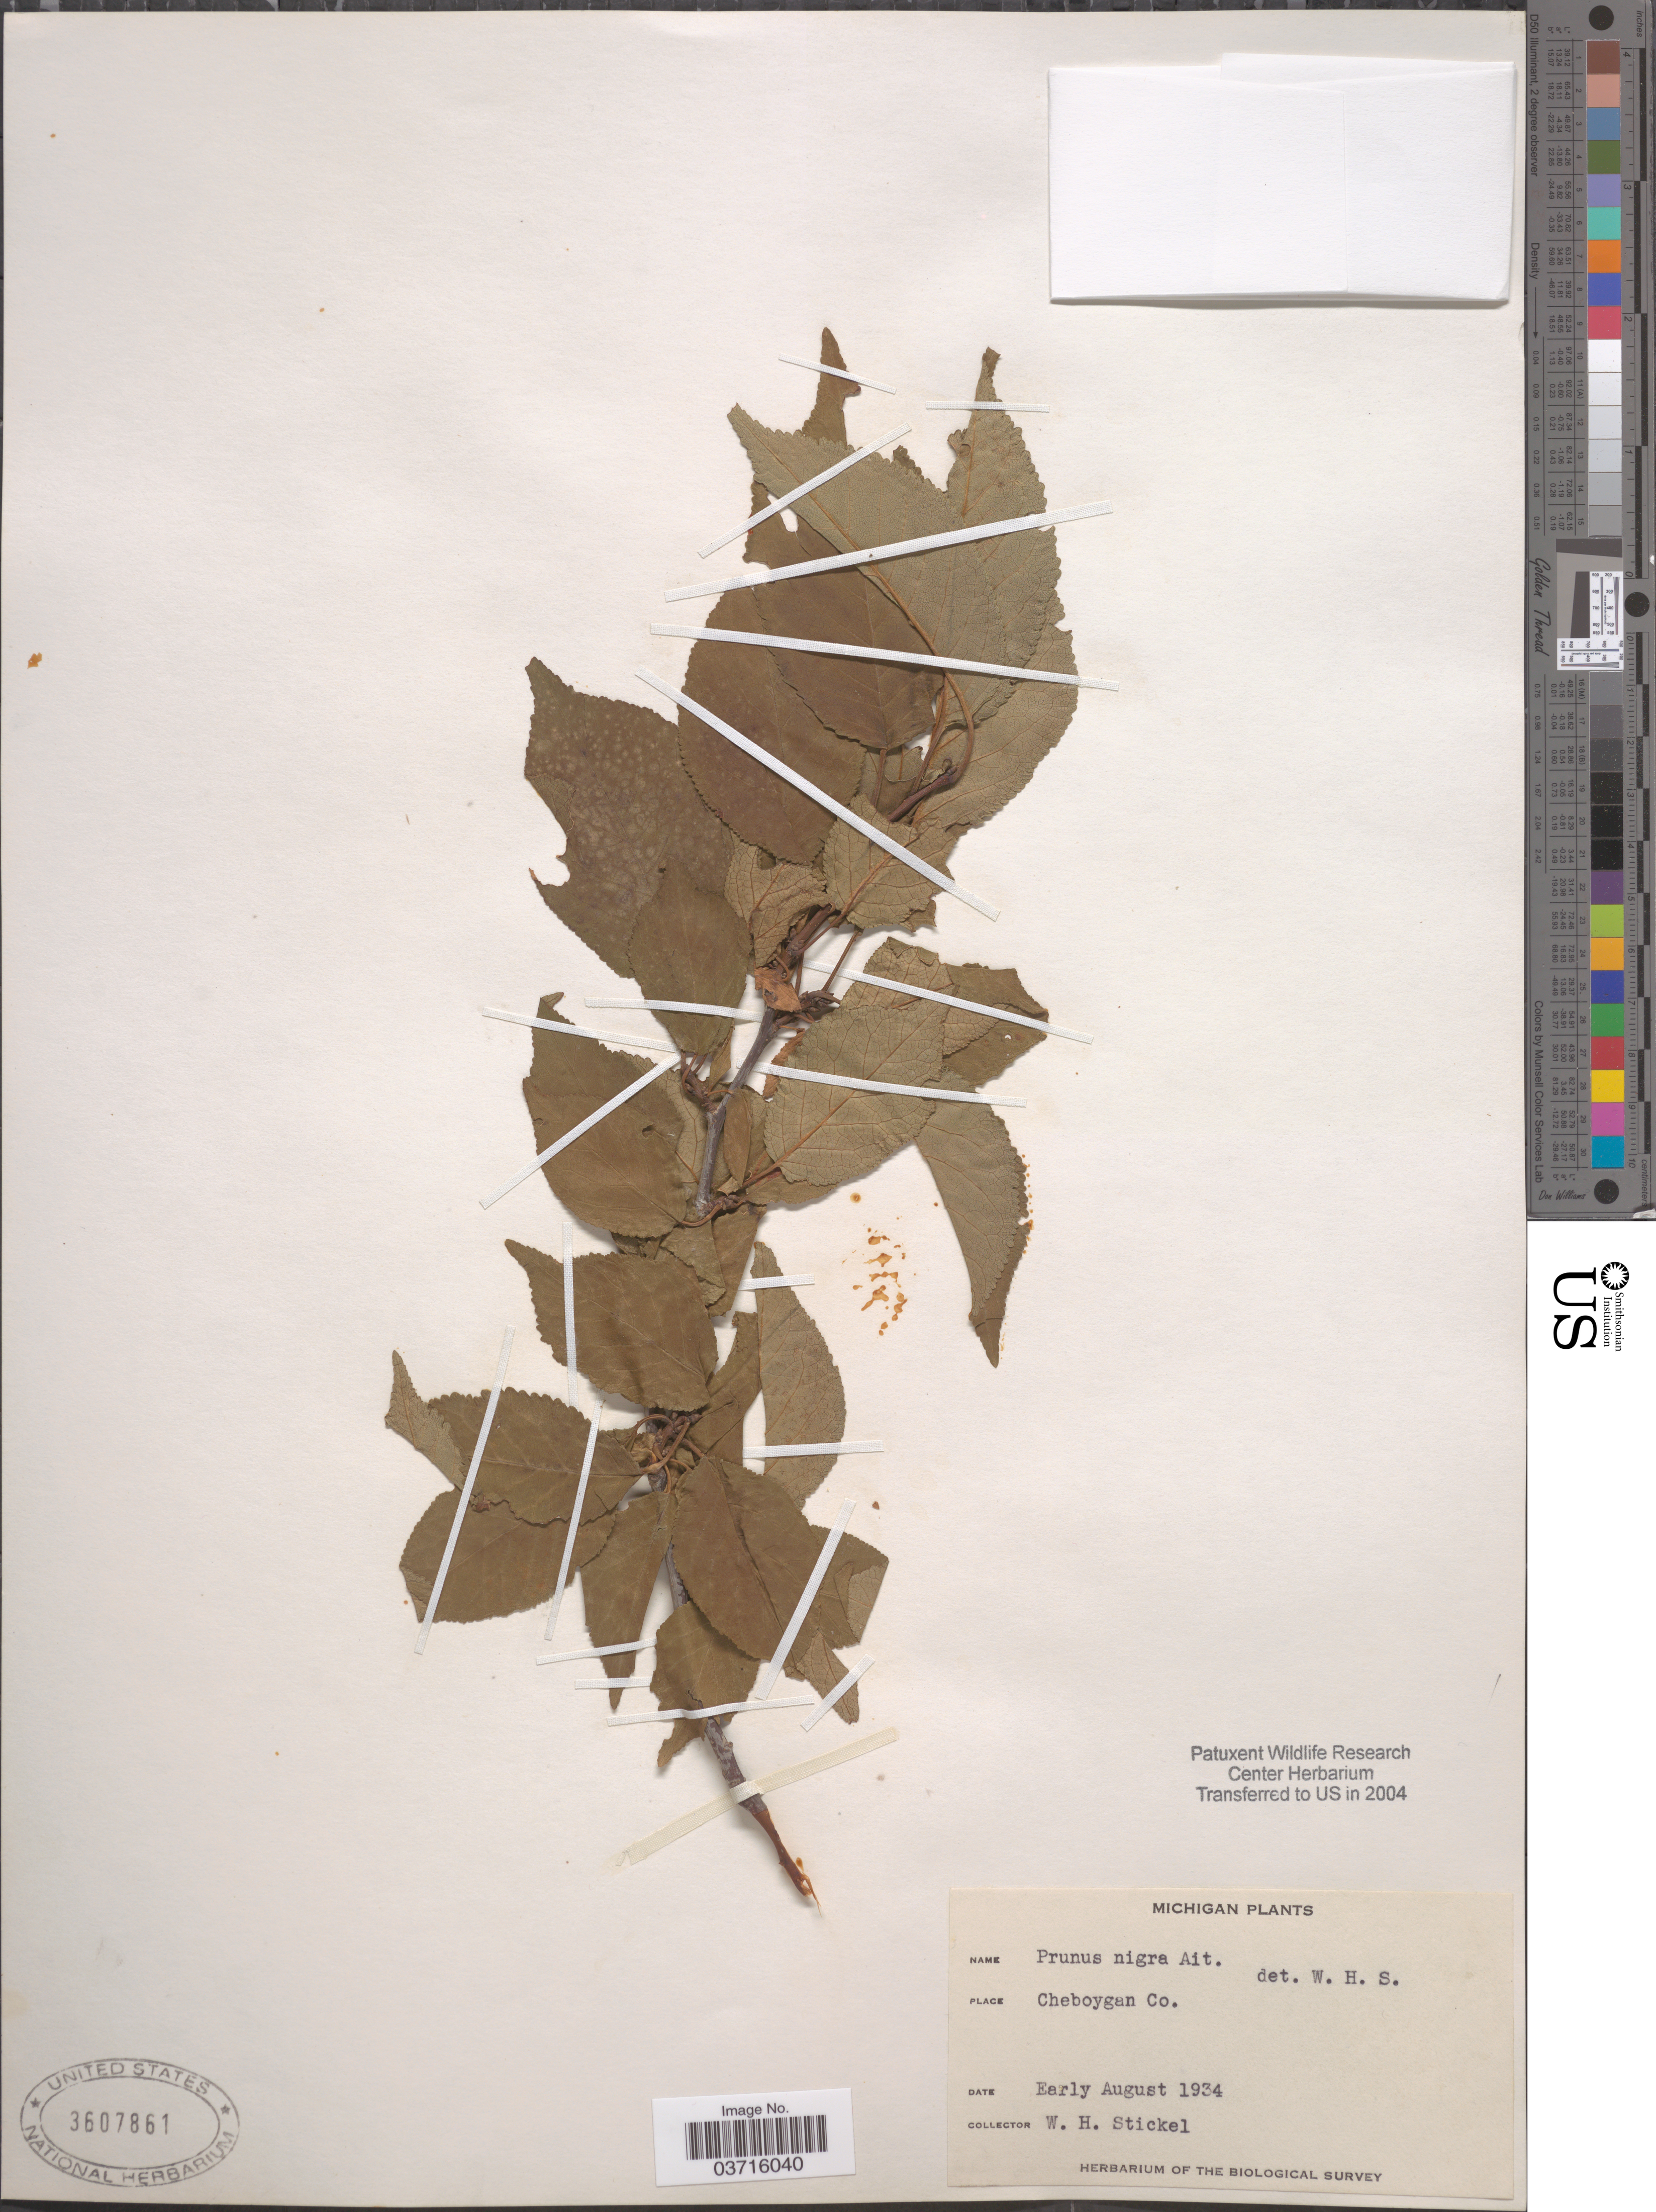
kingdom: Plantae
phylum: Tracheophyta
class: Magnoliopsida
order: Rosales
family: Rosaceae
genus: Prunus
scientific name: Prunus nigra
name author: Wight & Hedrick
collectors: W. Stickel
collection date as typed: Early August 1934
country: United States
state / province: Michigan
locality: Cheboygan Co.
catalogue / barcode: US 3607861